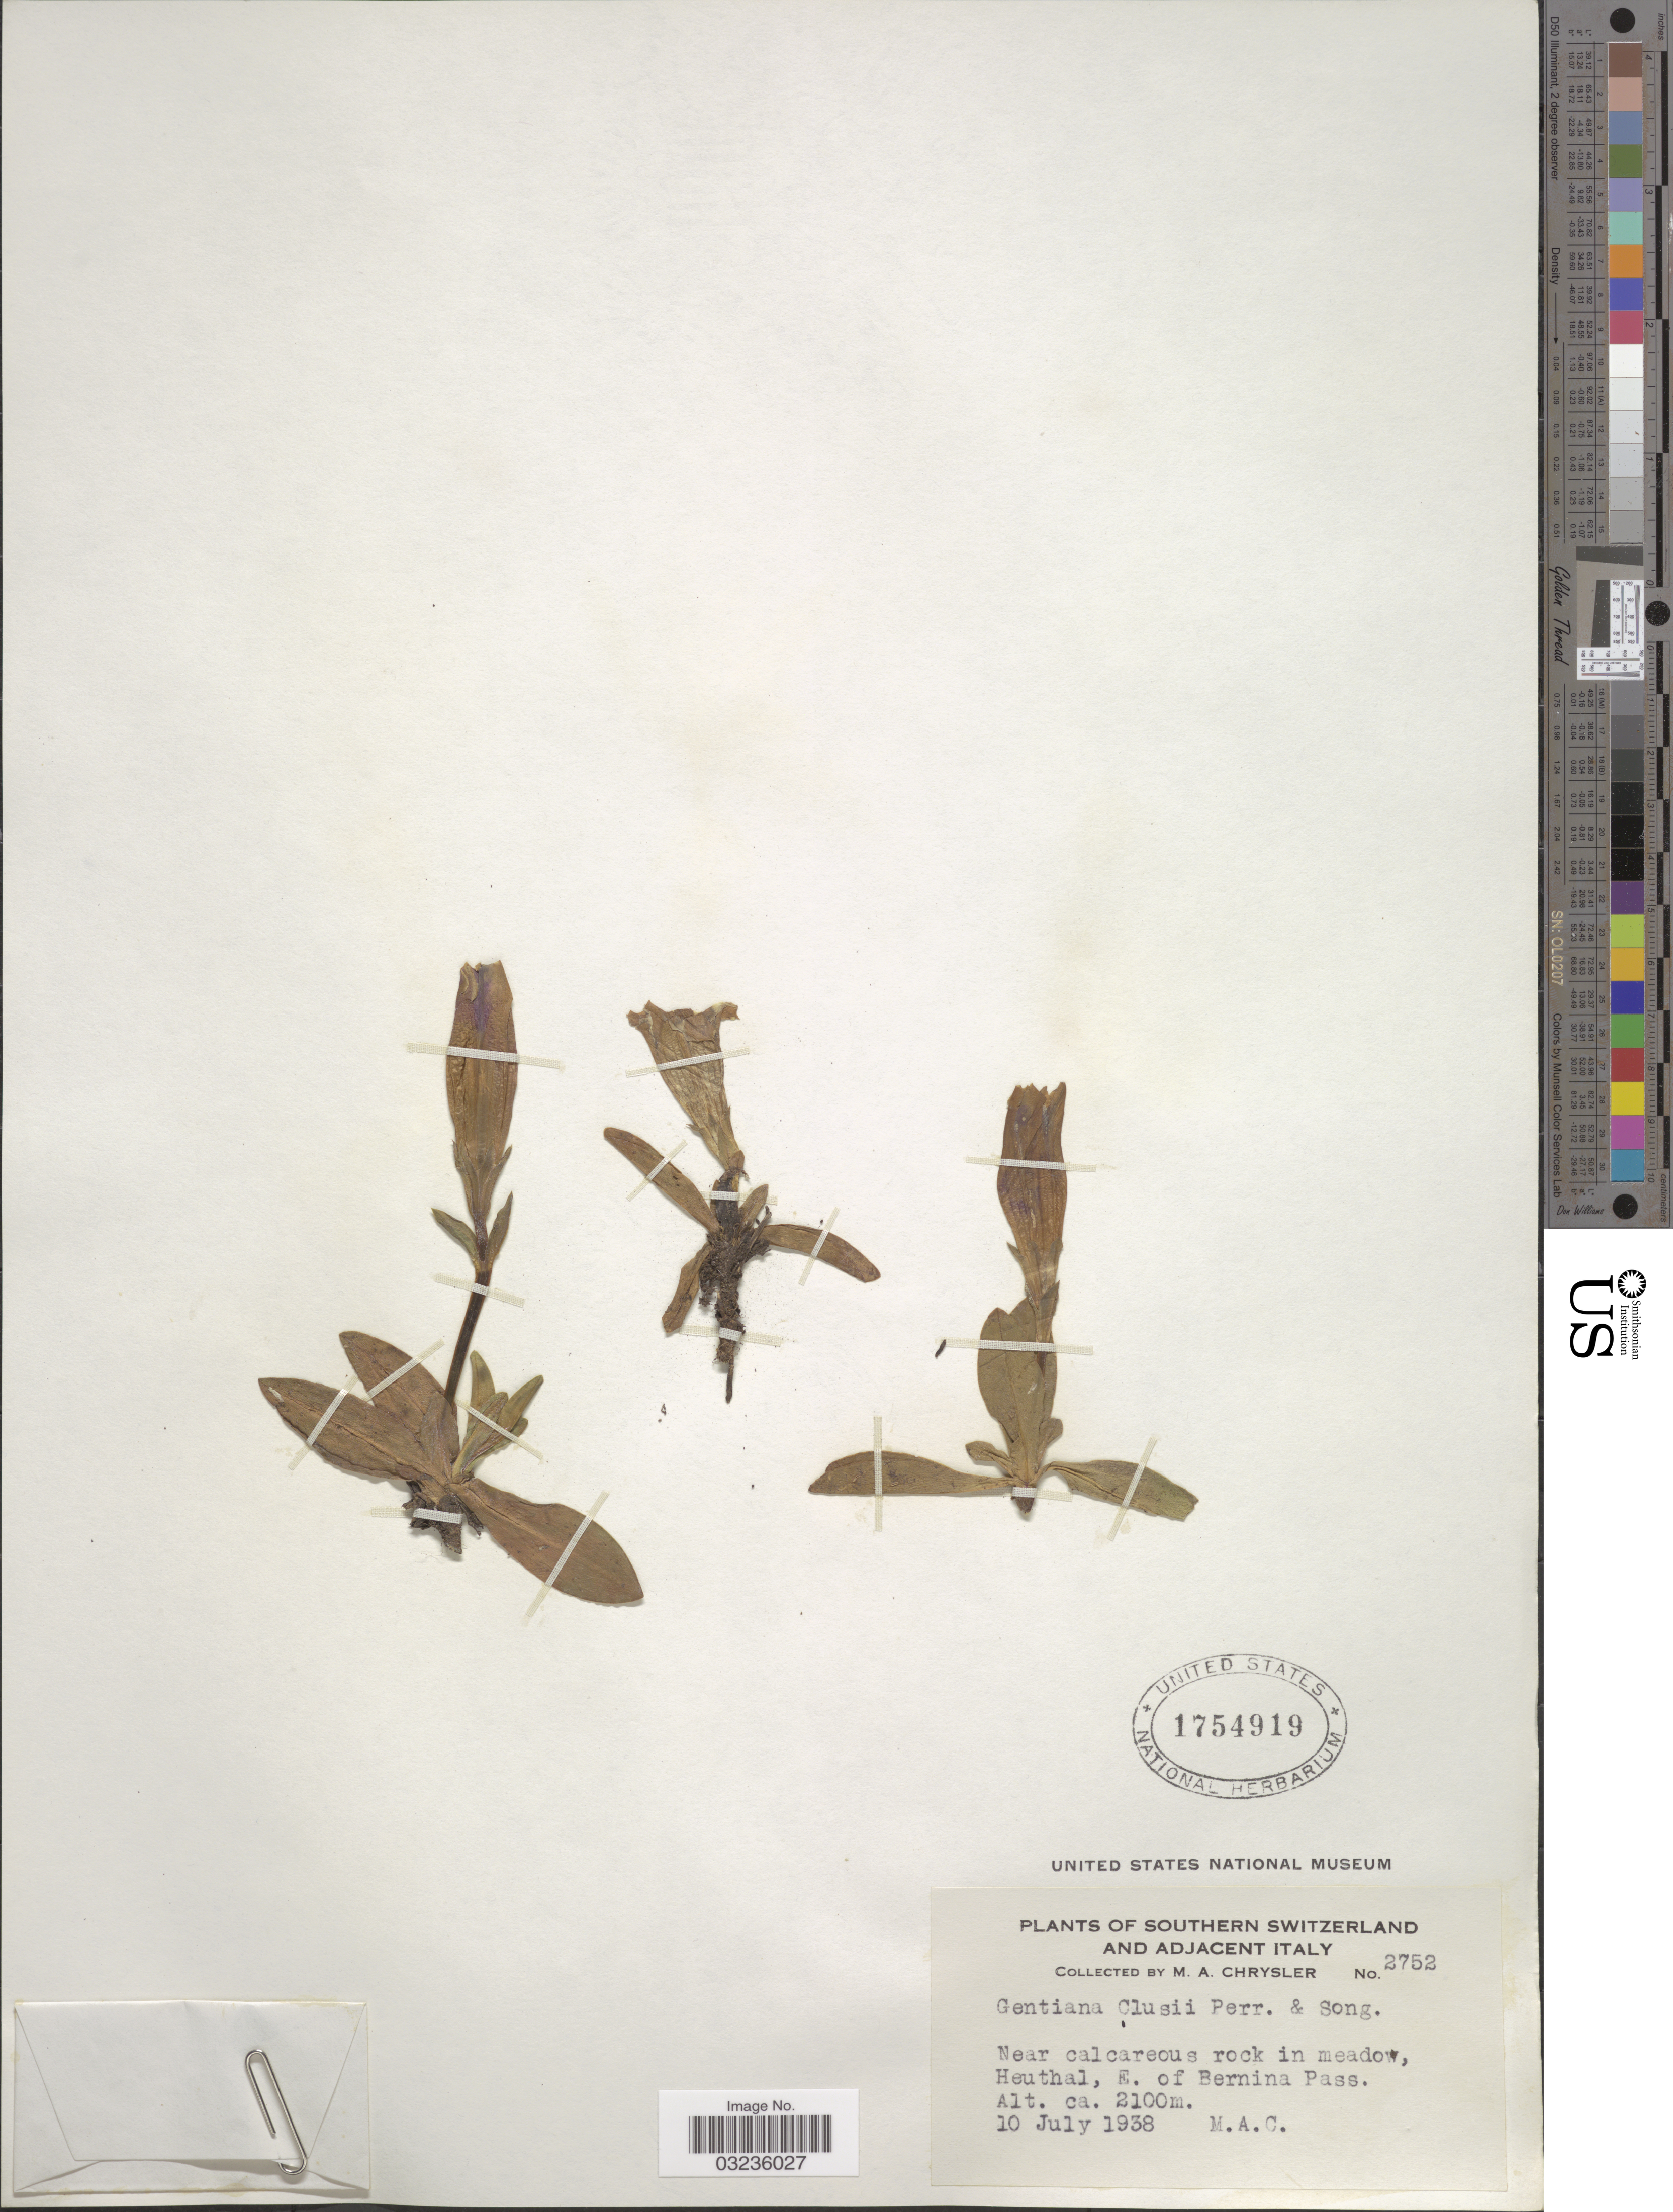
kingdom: Plantae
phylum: Tracheophyta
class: Magnoliopsida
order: Gentianales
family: Gentianaceae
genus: Gentiana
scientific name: Gentiana clusii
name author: Perr. & Songeon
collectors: M. Chrysler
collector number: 2752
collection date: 1938-07-10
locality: Southern Switzerland and adjacent Italy. Near calcareous rock in meadow, Heuthal, E. of Bernina Pass.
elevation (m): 2100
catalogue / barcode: US 1754919